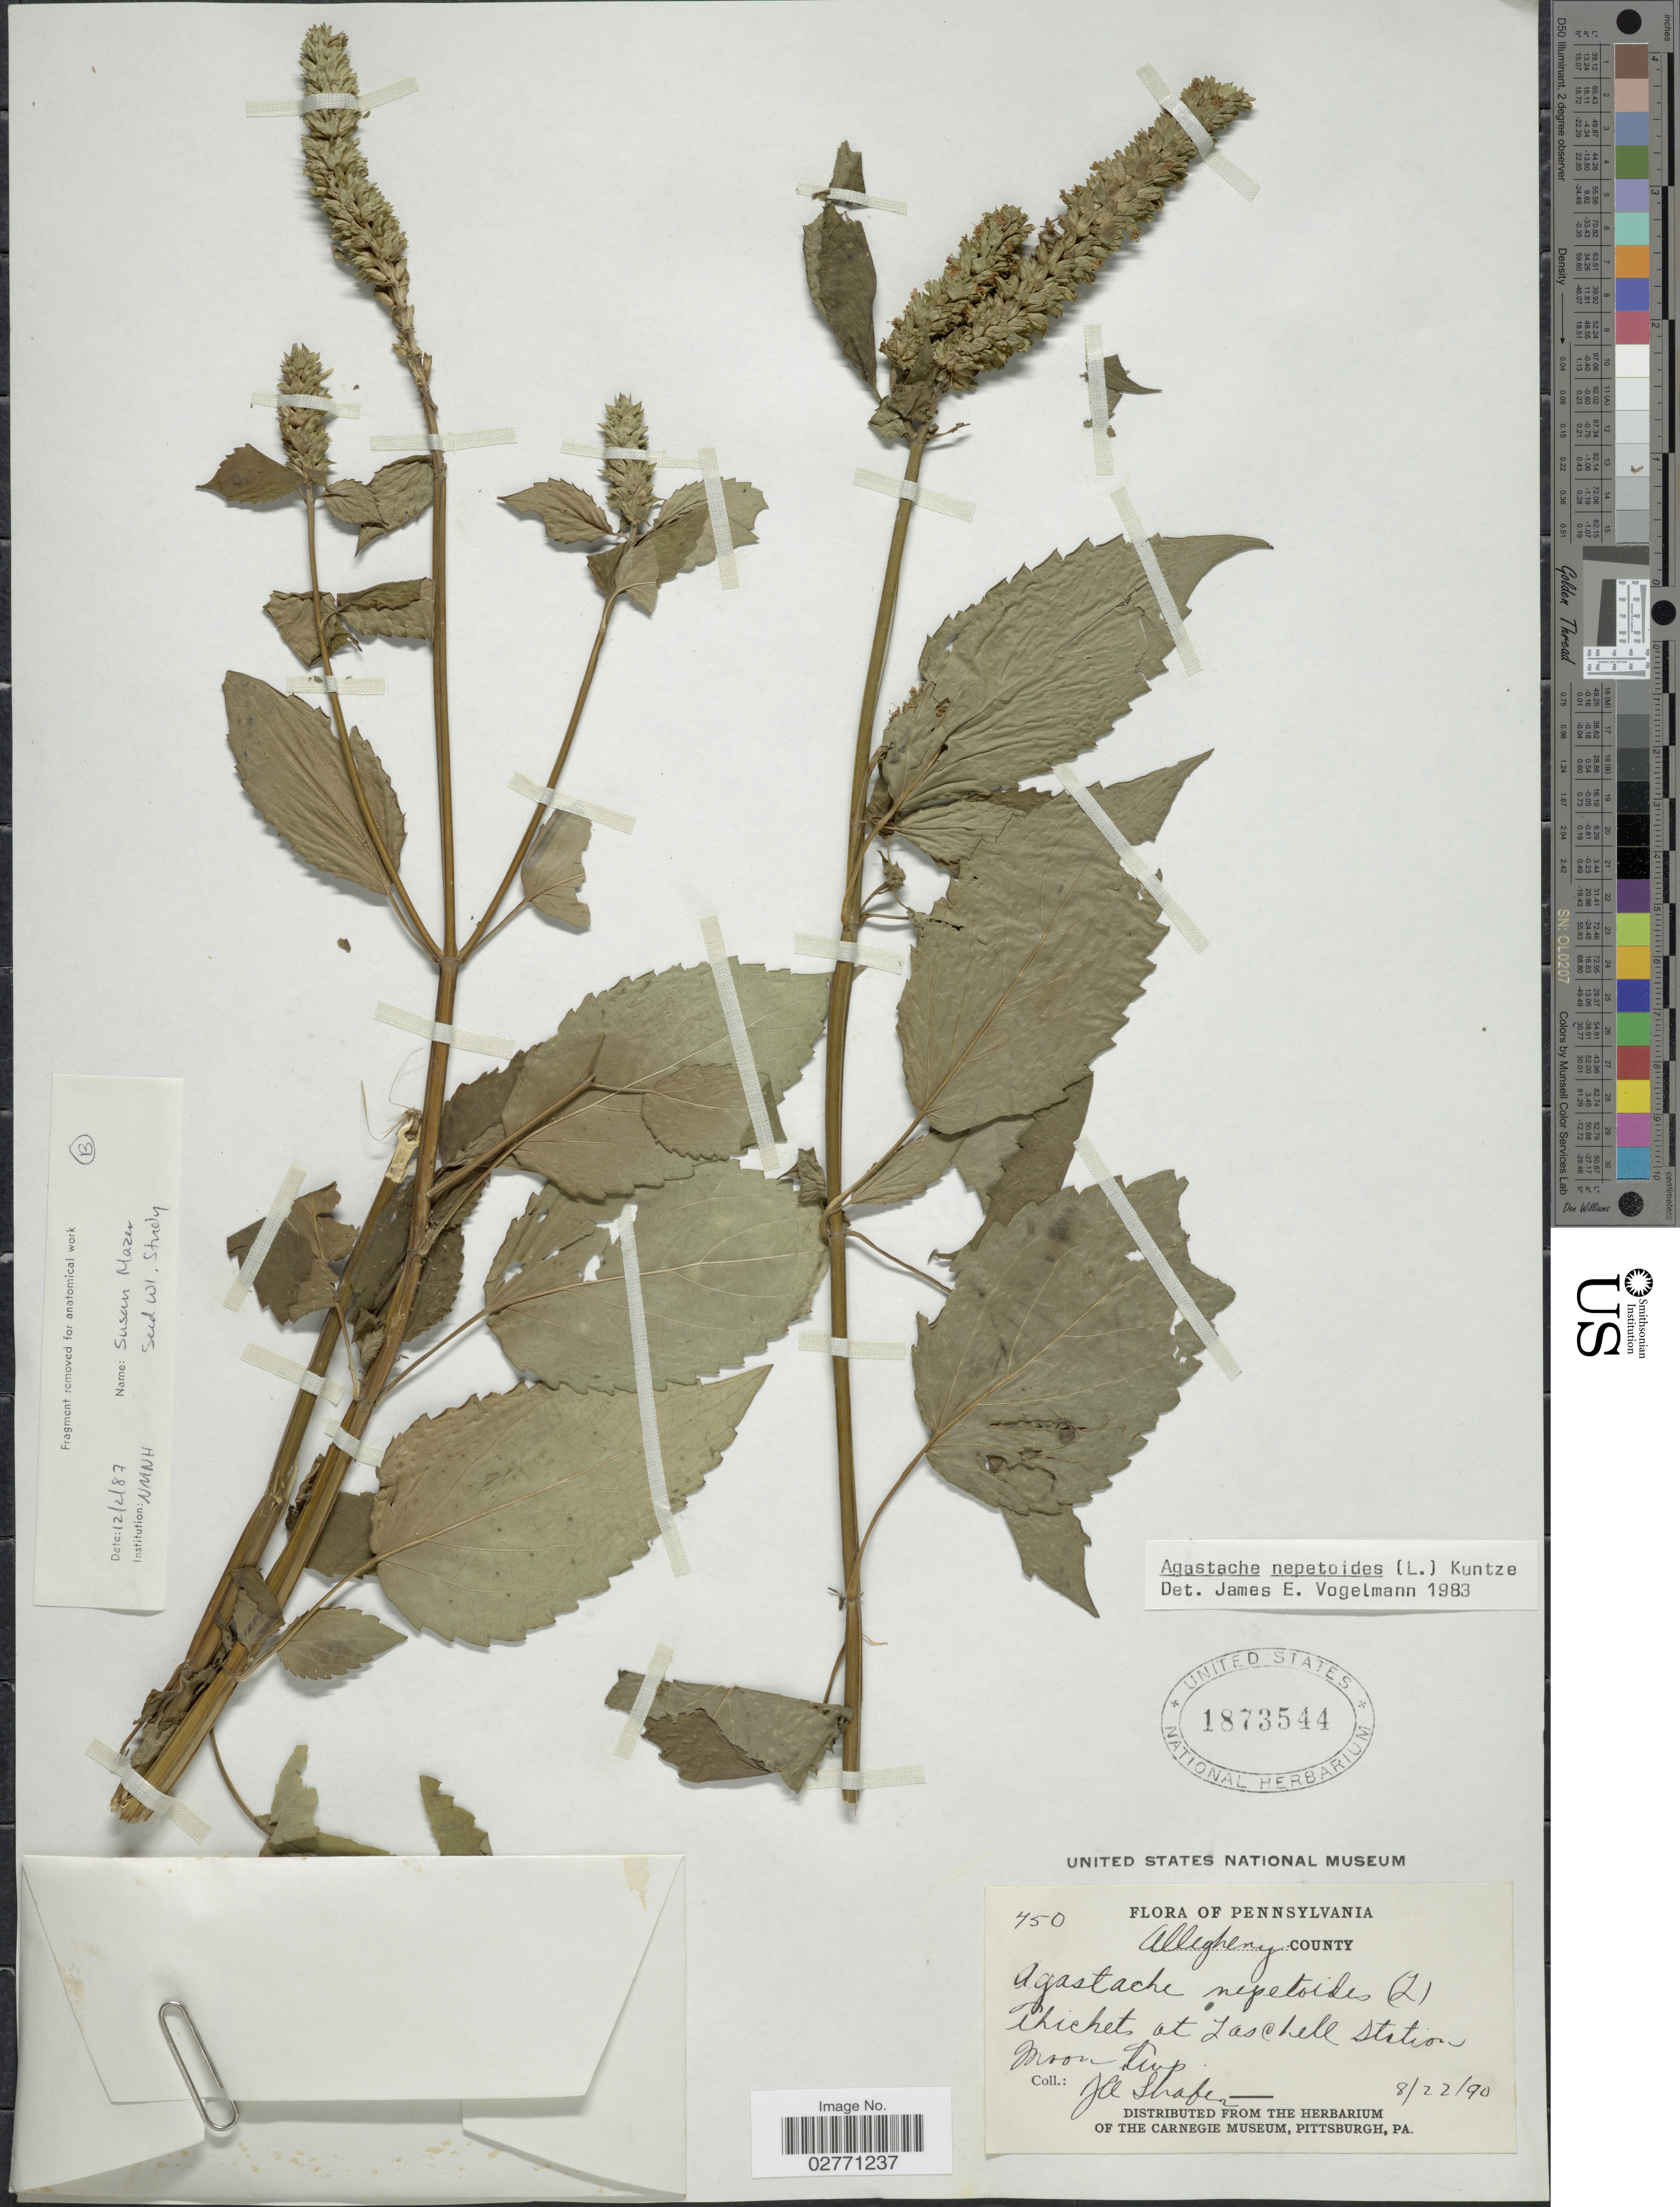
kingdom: Plantae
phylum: Tracheophyta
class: Magnoliopsida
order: Lamiales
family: Lamiaceae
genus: Agastache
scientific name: Agastache nepetoides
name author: (L.) Kuntze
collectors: J. A. Shafer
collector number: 750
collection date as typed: Transcribed d/m/y: 22/8/90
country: United States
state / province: Pennsylvania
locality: Allegheny County. Thickets at Las Chell Station, Moon Twp.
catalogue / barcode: US 1873544